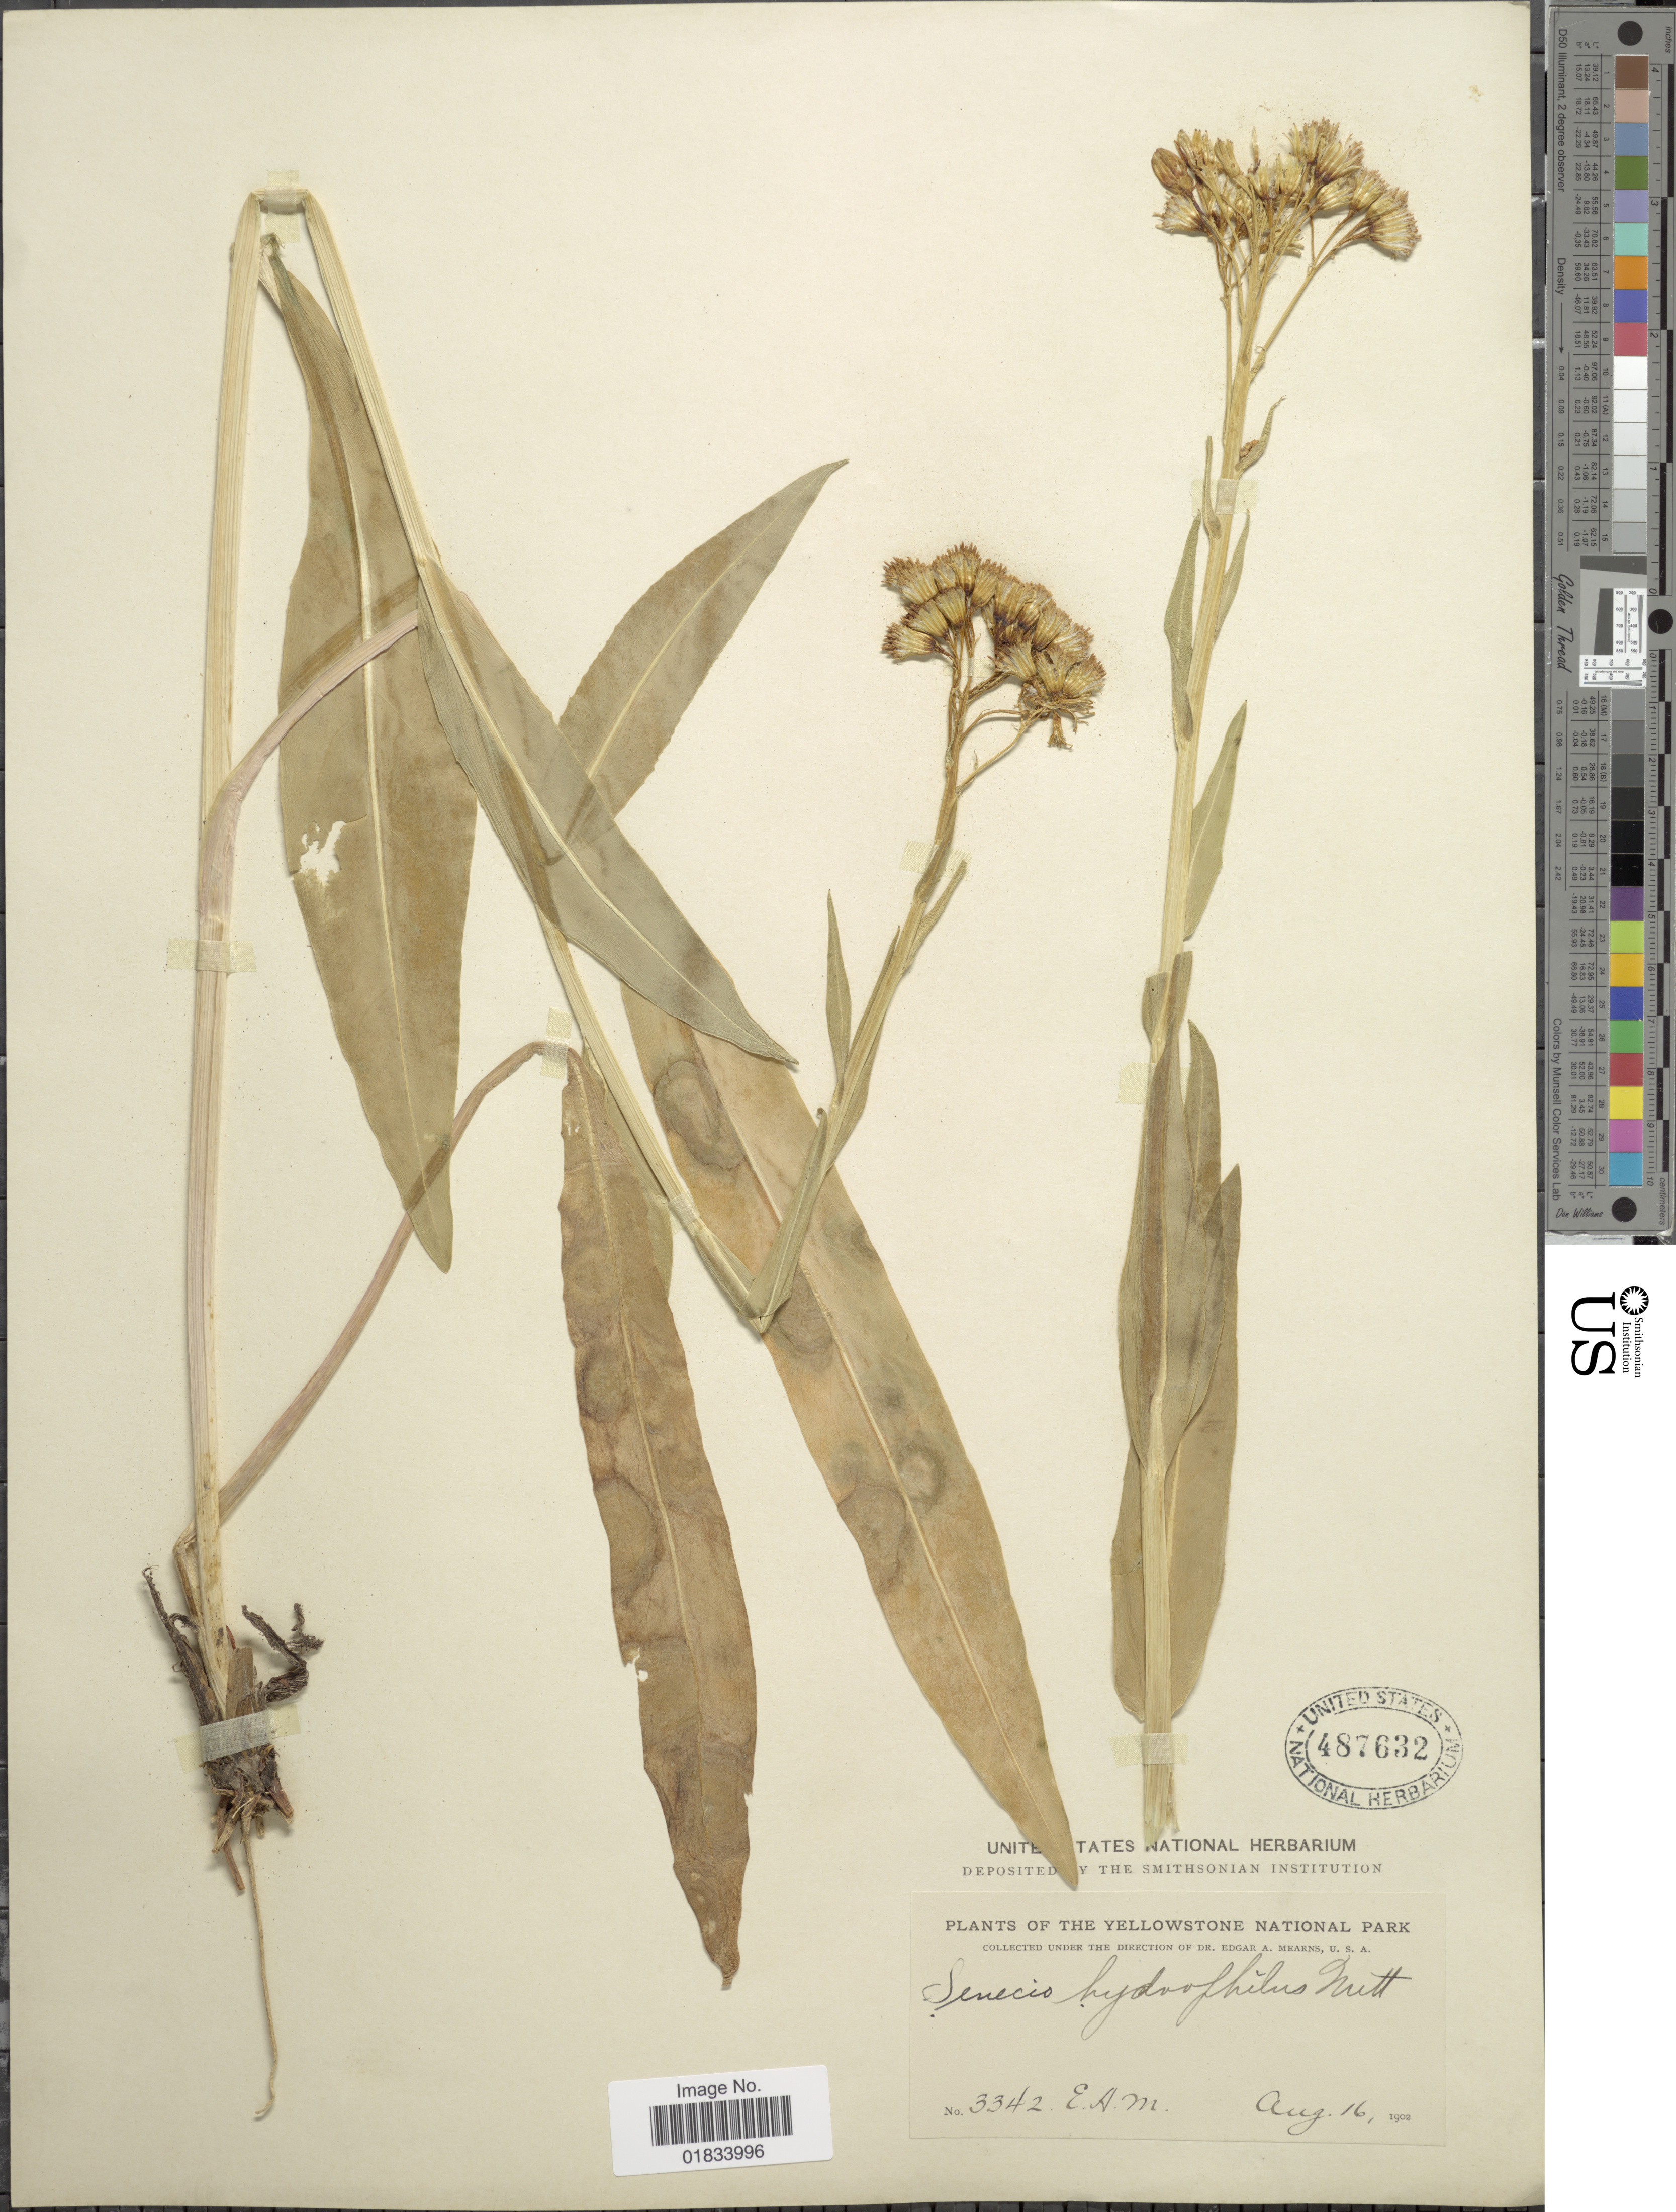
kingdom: Plantae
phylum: Tracheophyta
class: Magnoliopsida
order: Asterales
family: Asteraceae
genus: Senecio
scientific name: Senecio hydrophilus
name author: Nutt.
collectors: E. A. Mearns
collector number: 3342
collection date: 1902-08-16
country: United States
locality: Yellowstone National Park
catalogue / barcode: US 487632